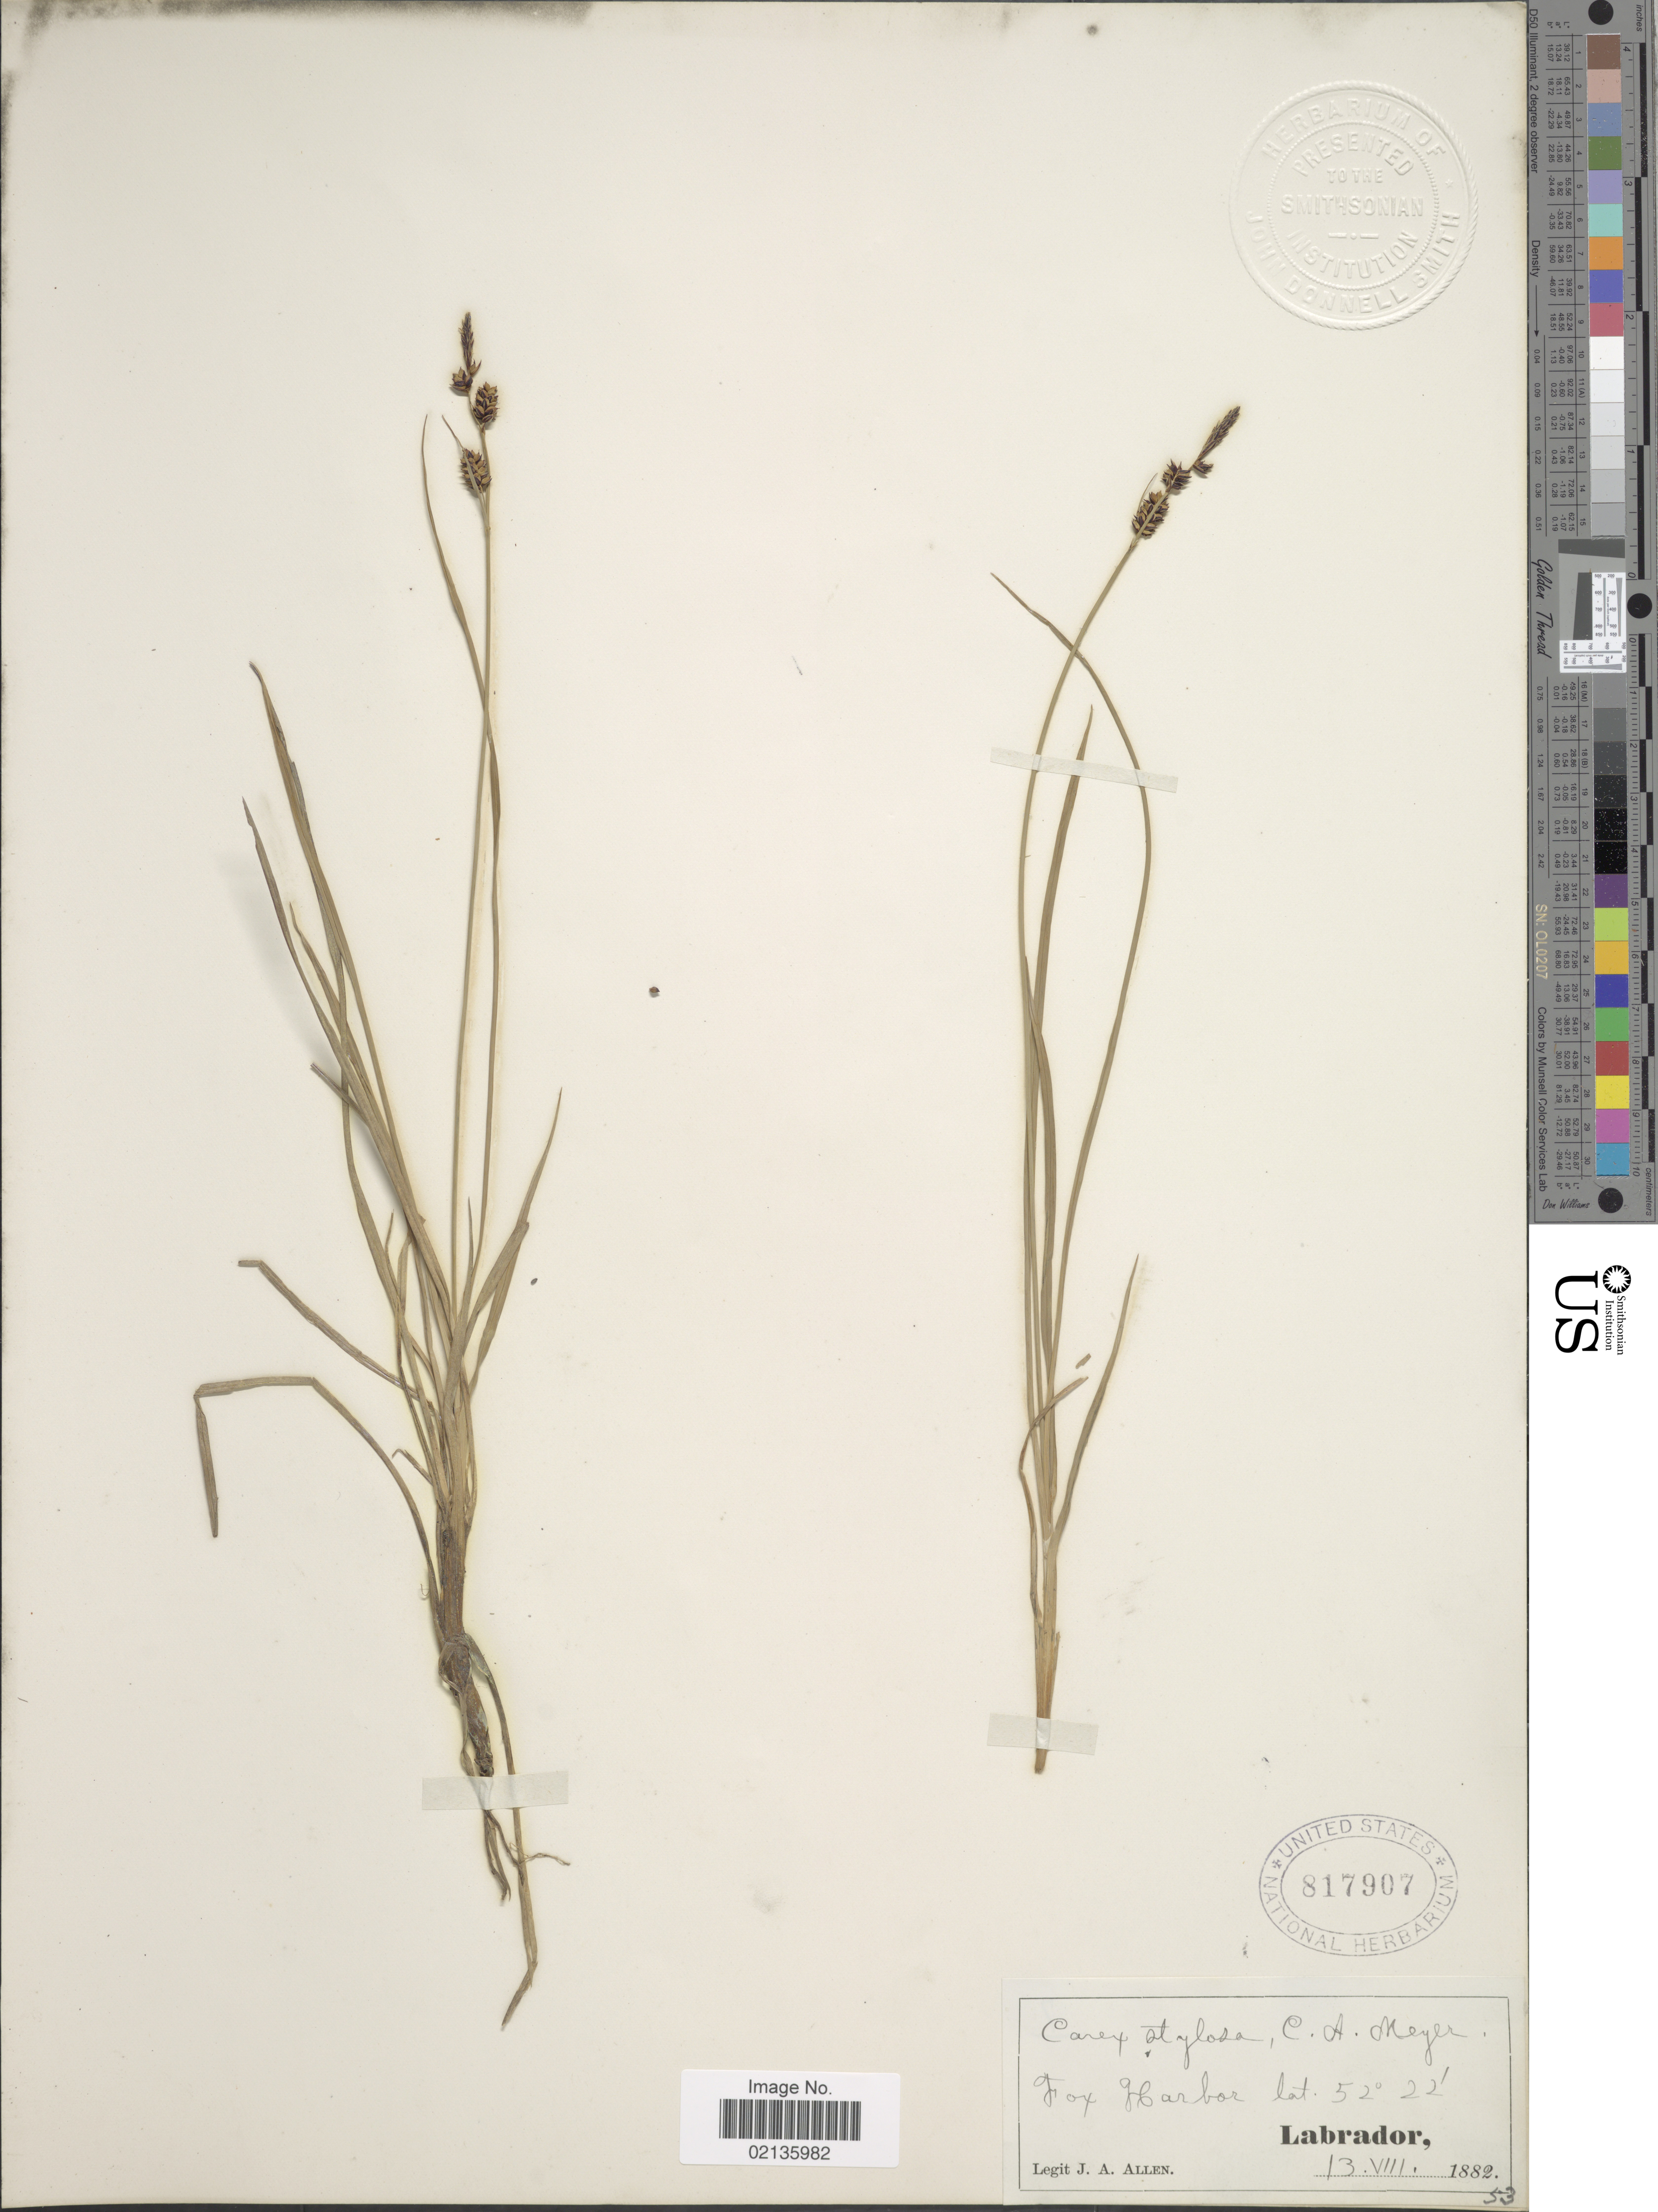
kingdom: Plantae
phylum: Tracheophyta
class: Liliopsida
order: Poales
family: Cyperaceae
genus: Carex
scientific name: Carex stylosa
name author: C.A. Mey.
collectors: J. A. Allen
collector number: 53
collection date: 1882-08-13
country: Canada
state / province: Newfoundland and Labrador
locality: Fox Harbor, Labrador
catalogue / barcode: US 817907